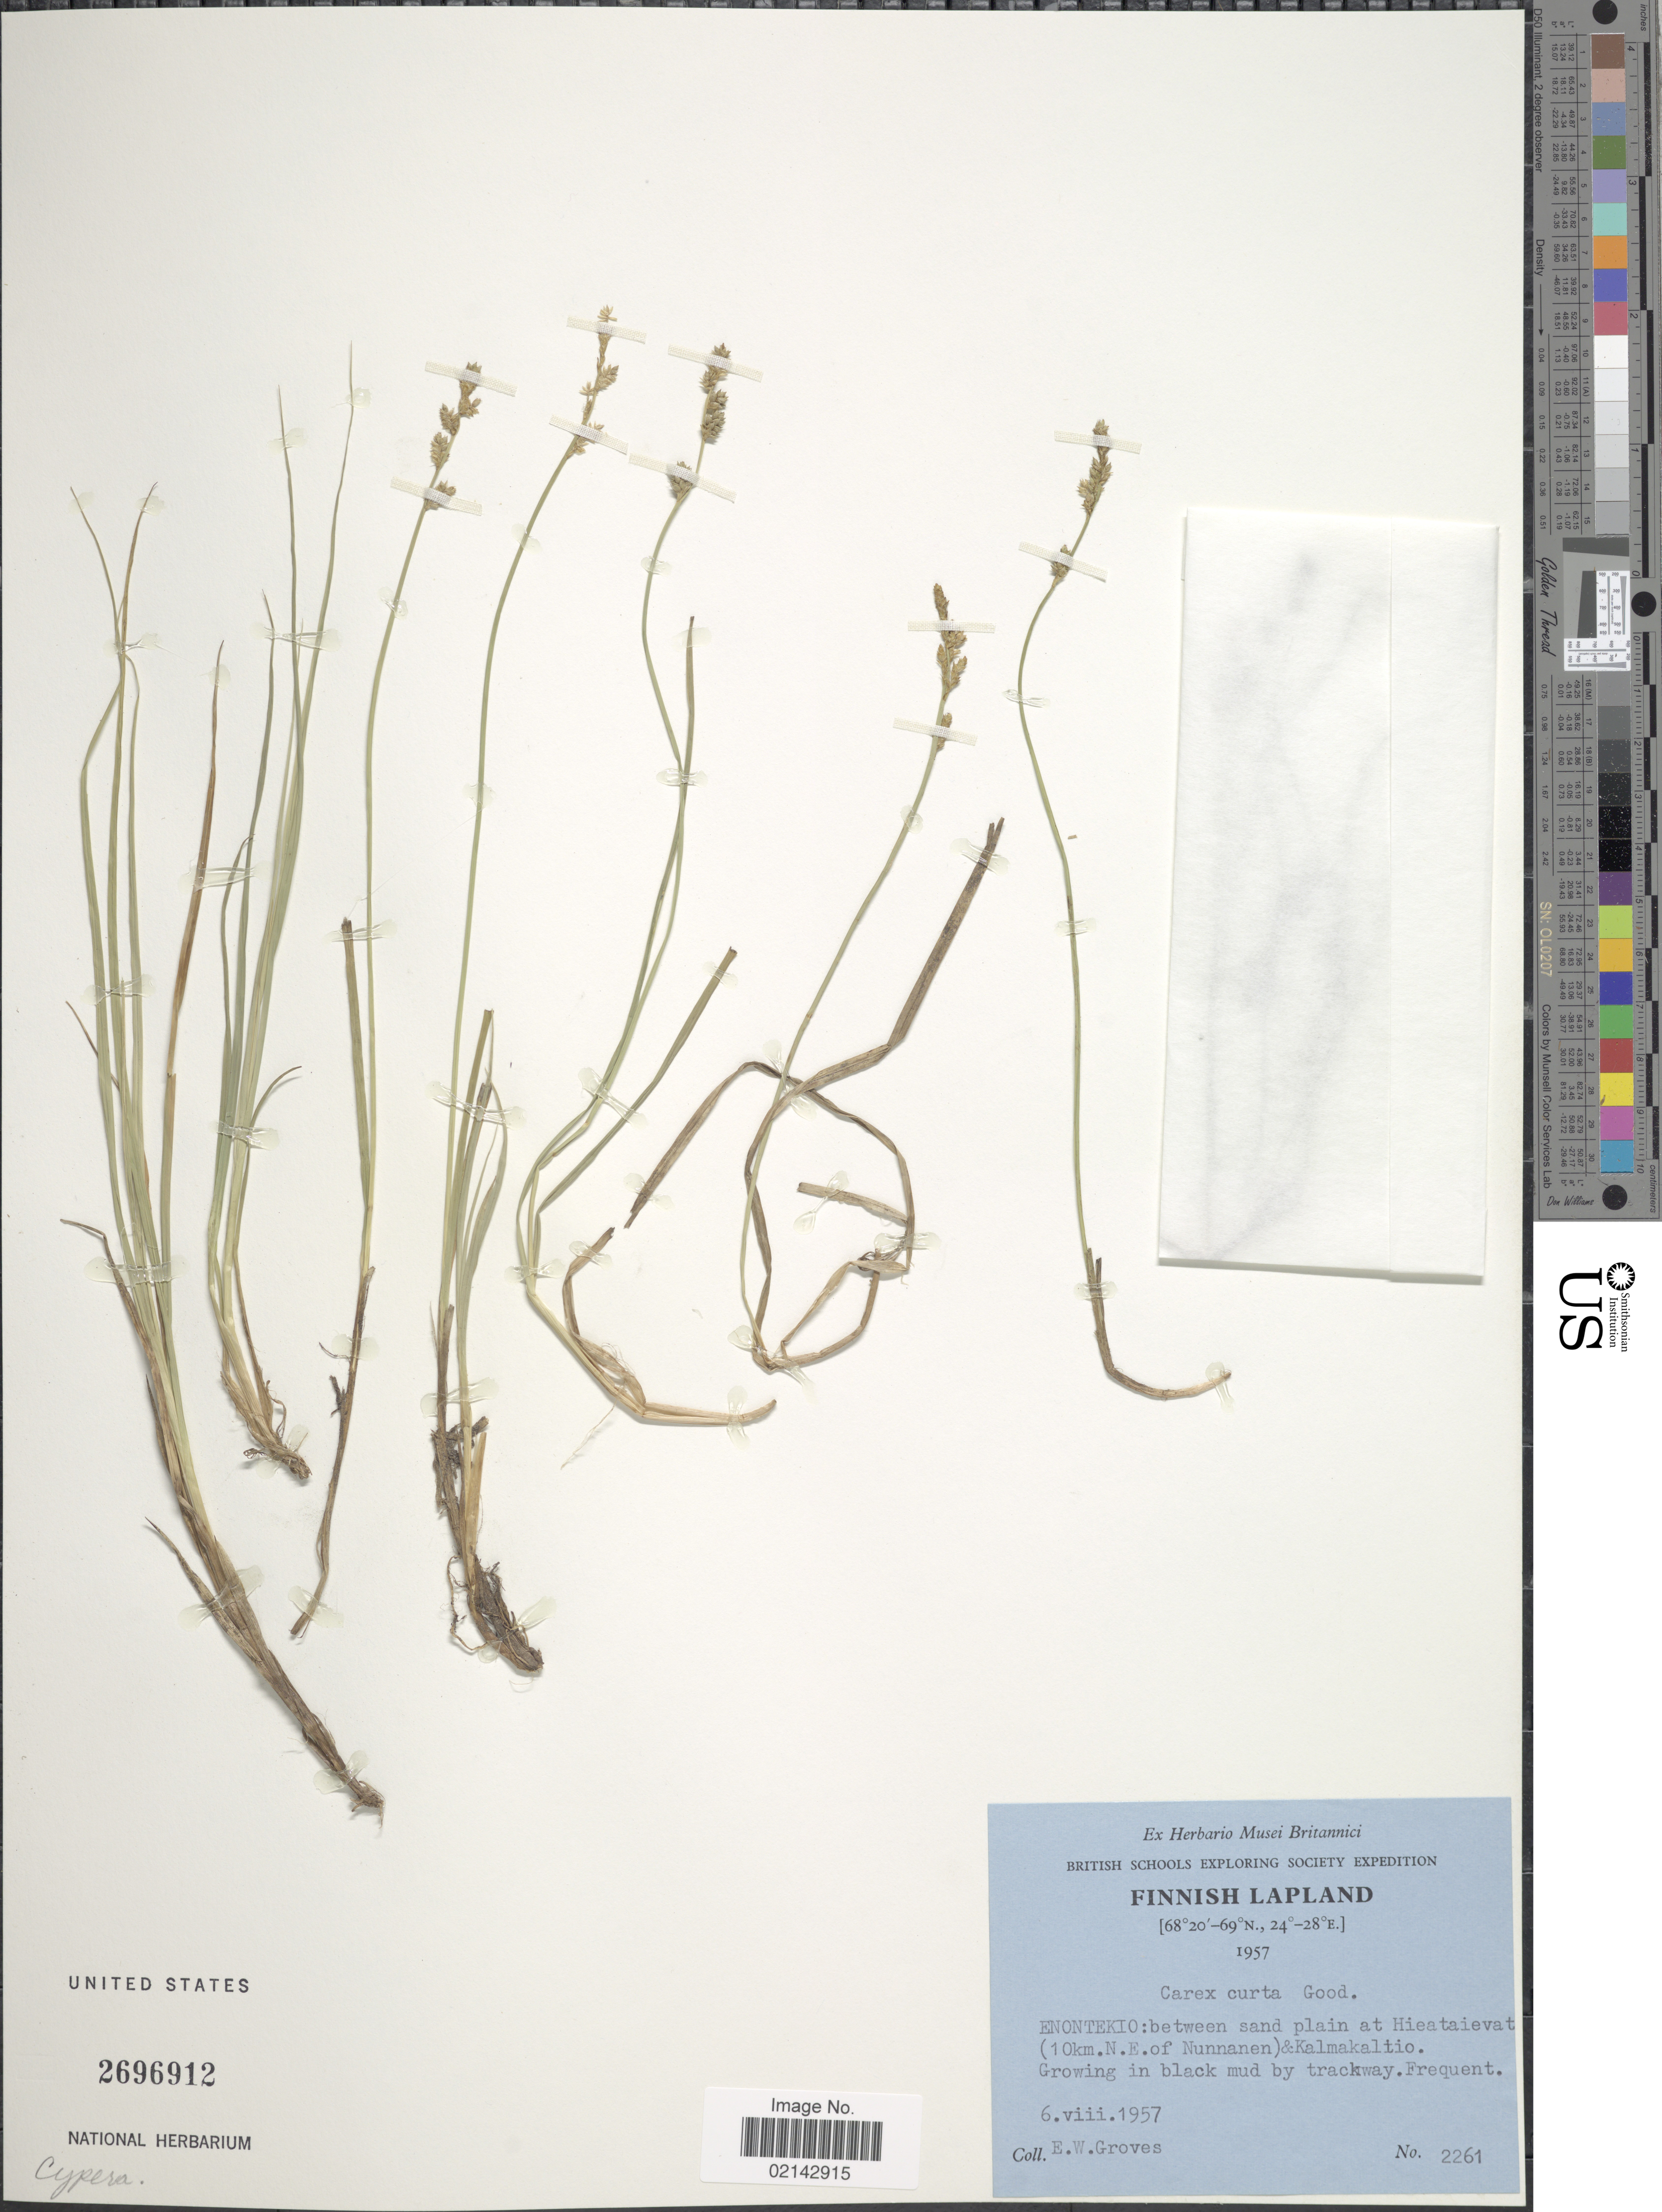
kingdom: Plantae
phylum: Tracheophyta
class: Liliopsida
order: Poales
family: Cyperaceae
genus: Carex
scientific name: Carex canescens var. canescens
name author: L.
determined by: Strong, Mark T., (BOT), Smithsonian Institution - National Museum of Natural History (UNITED STATES)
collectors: E. Groves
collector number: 2261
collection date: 1957-08-06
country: Finland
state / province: Lappi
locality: Finnish Lappland, Enontekio: between sand plain at Hieataievat (10 km. N.E. of Nunnanen) Kalmakaltio, in black mud by trackway.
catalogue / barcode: US 2696912